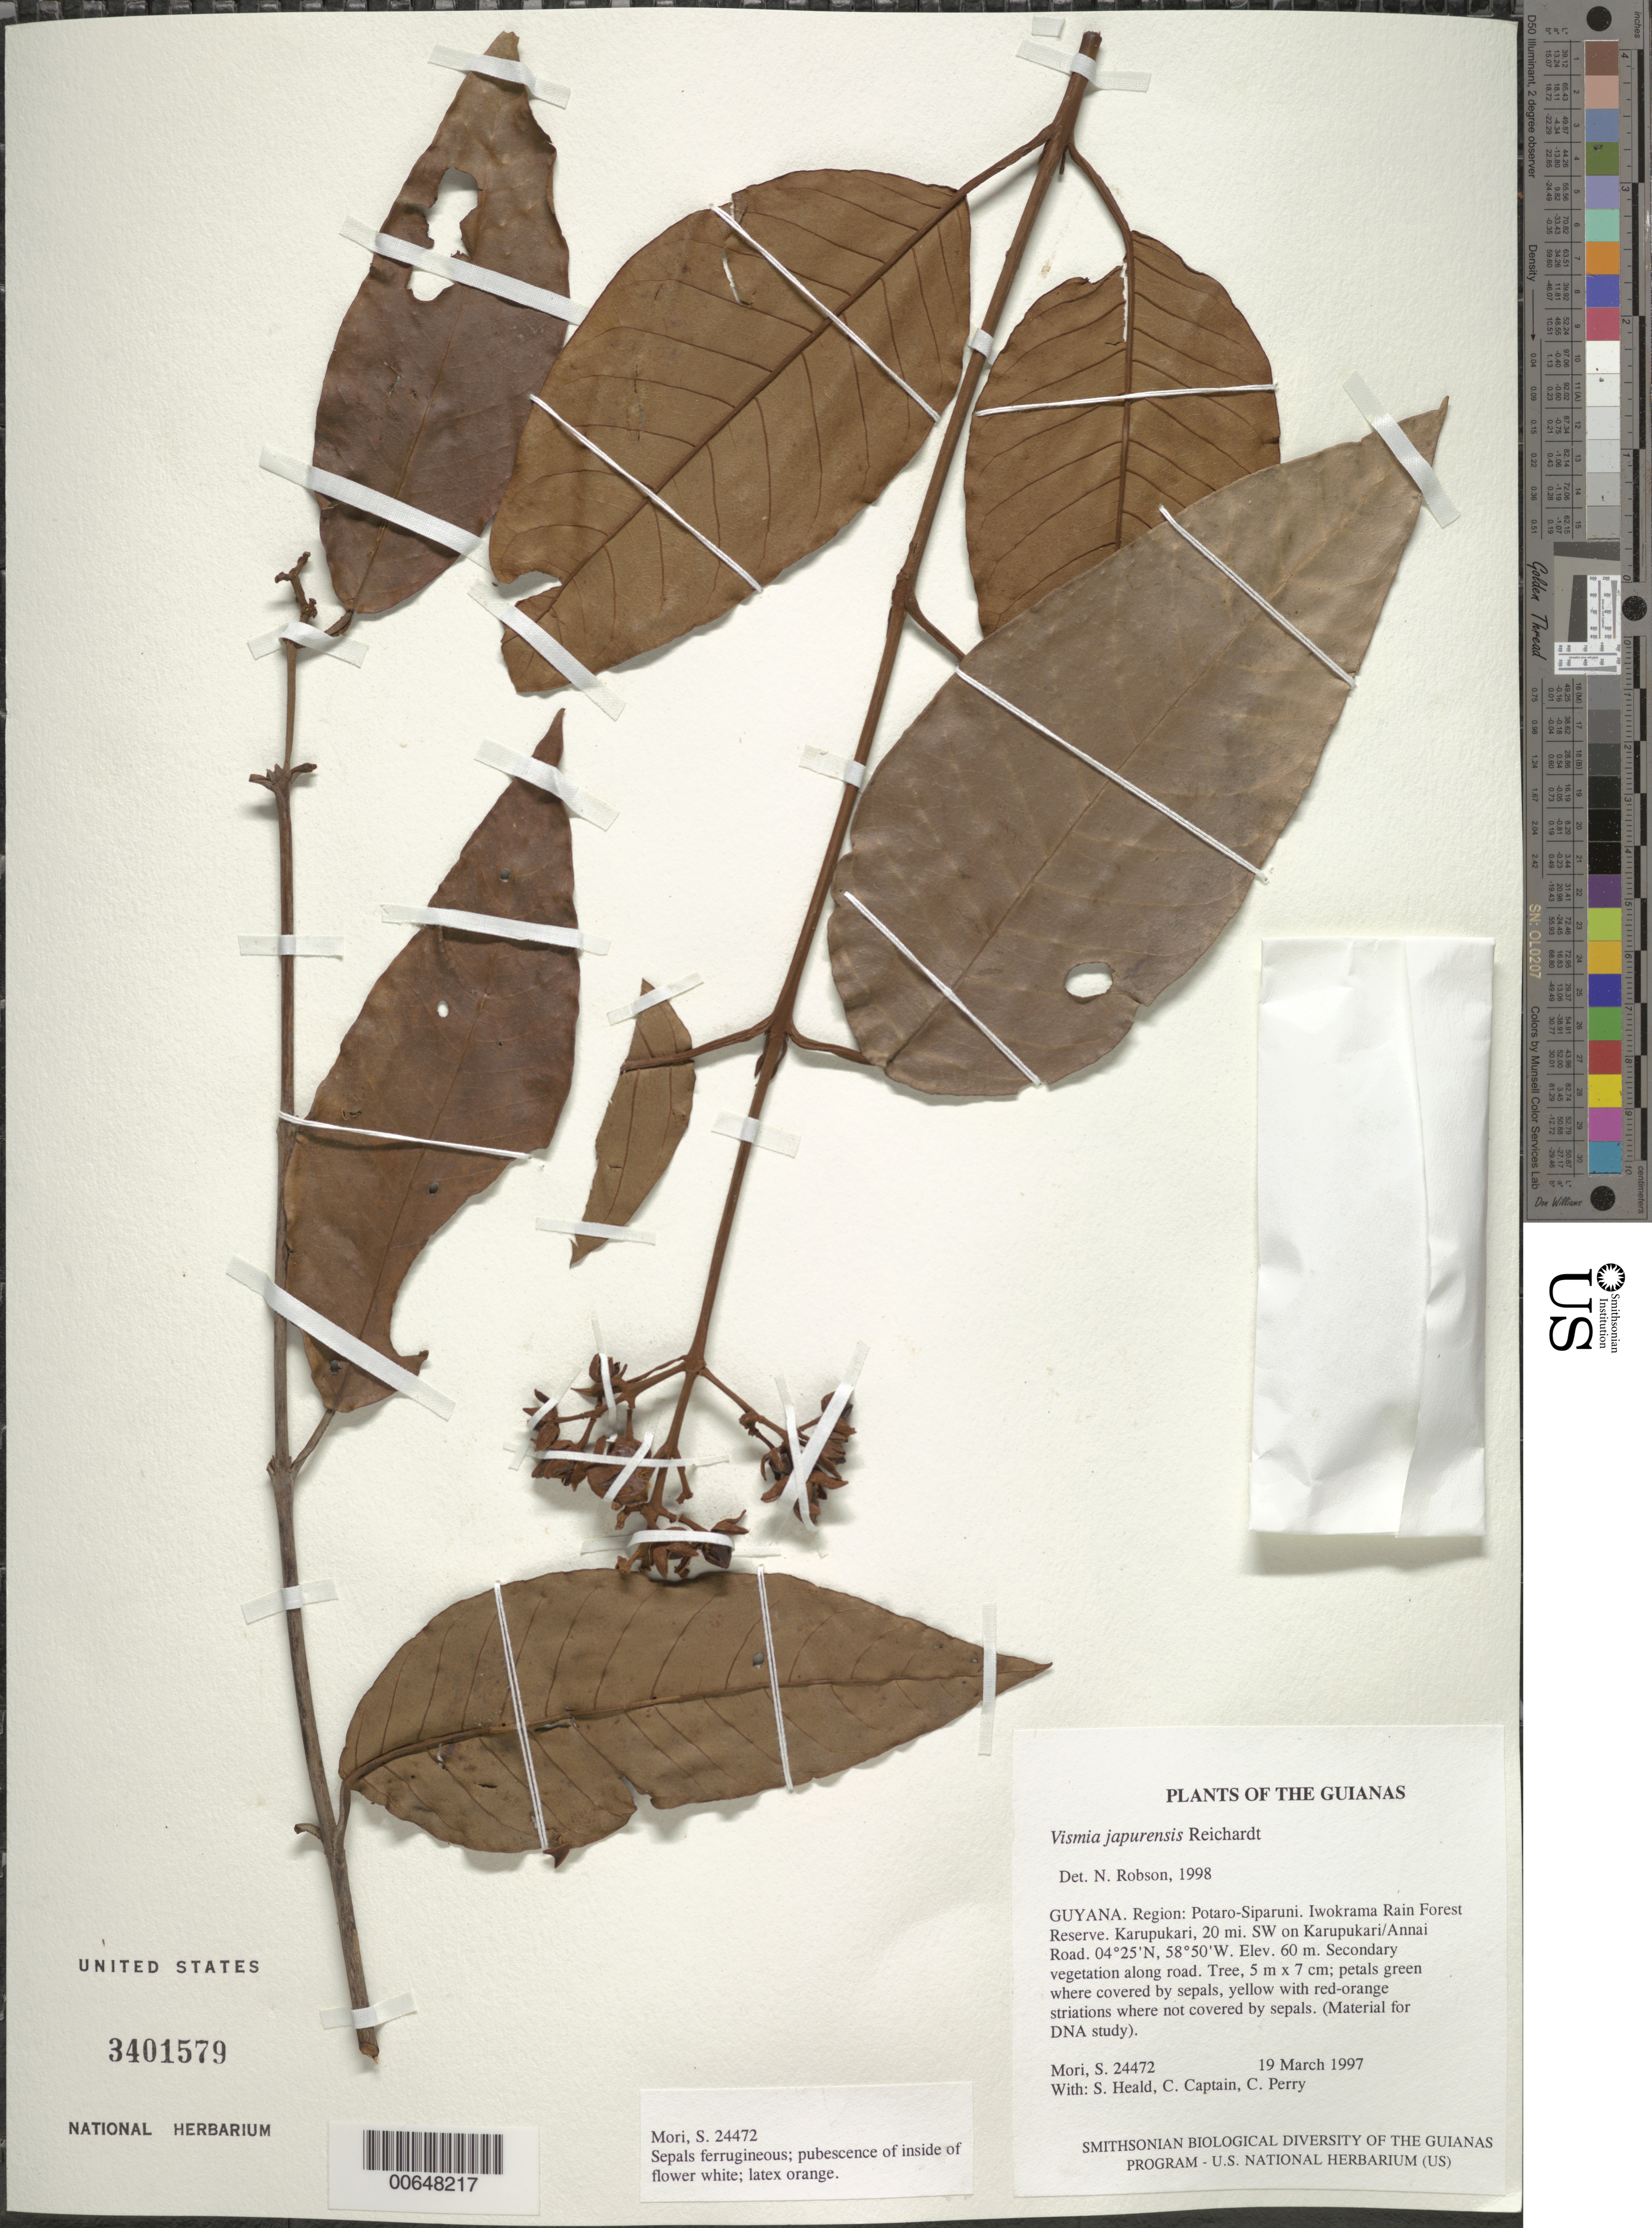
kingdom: Plantae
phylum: Tracheophyta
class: Magnoliopsida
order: Malpighiales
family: Hypericaceae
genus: Vismia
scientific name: Vismia japurensis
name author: Reichardt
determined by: Robson, Norman K. B.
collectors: S. Mori, S. Heald, C. Captain & C. Perry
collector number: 24472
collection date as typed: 19 March 1997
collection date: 1997-03-19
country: Guyana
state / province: Potaro-Siparuni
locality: Iwokrama Rain Forest Reserve. Karupukari, 20 mi. SW on Karupukari/Annai Road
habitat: Secondary vegetation along road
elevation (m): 60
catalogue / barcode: US 3401579